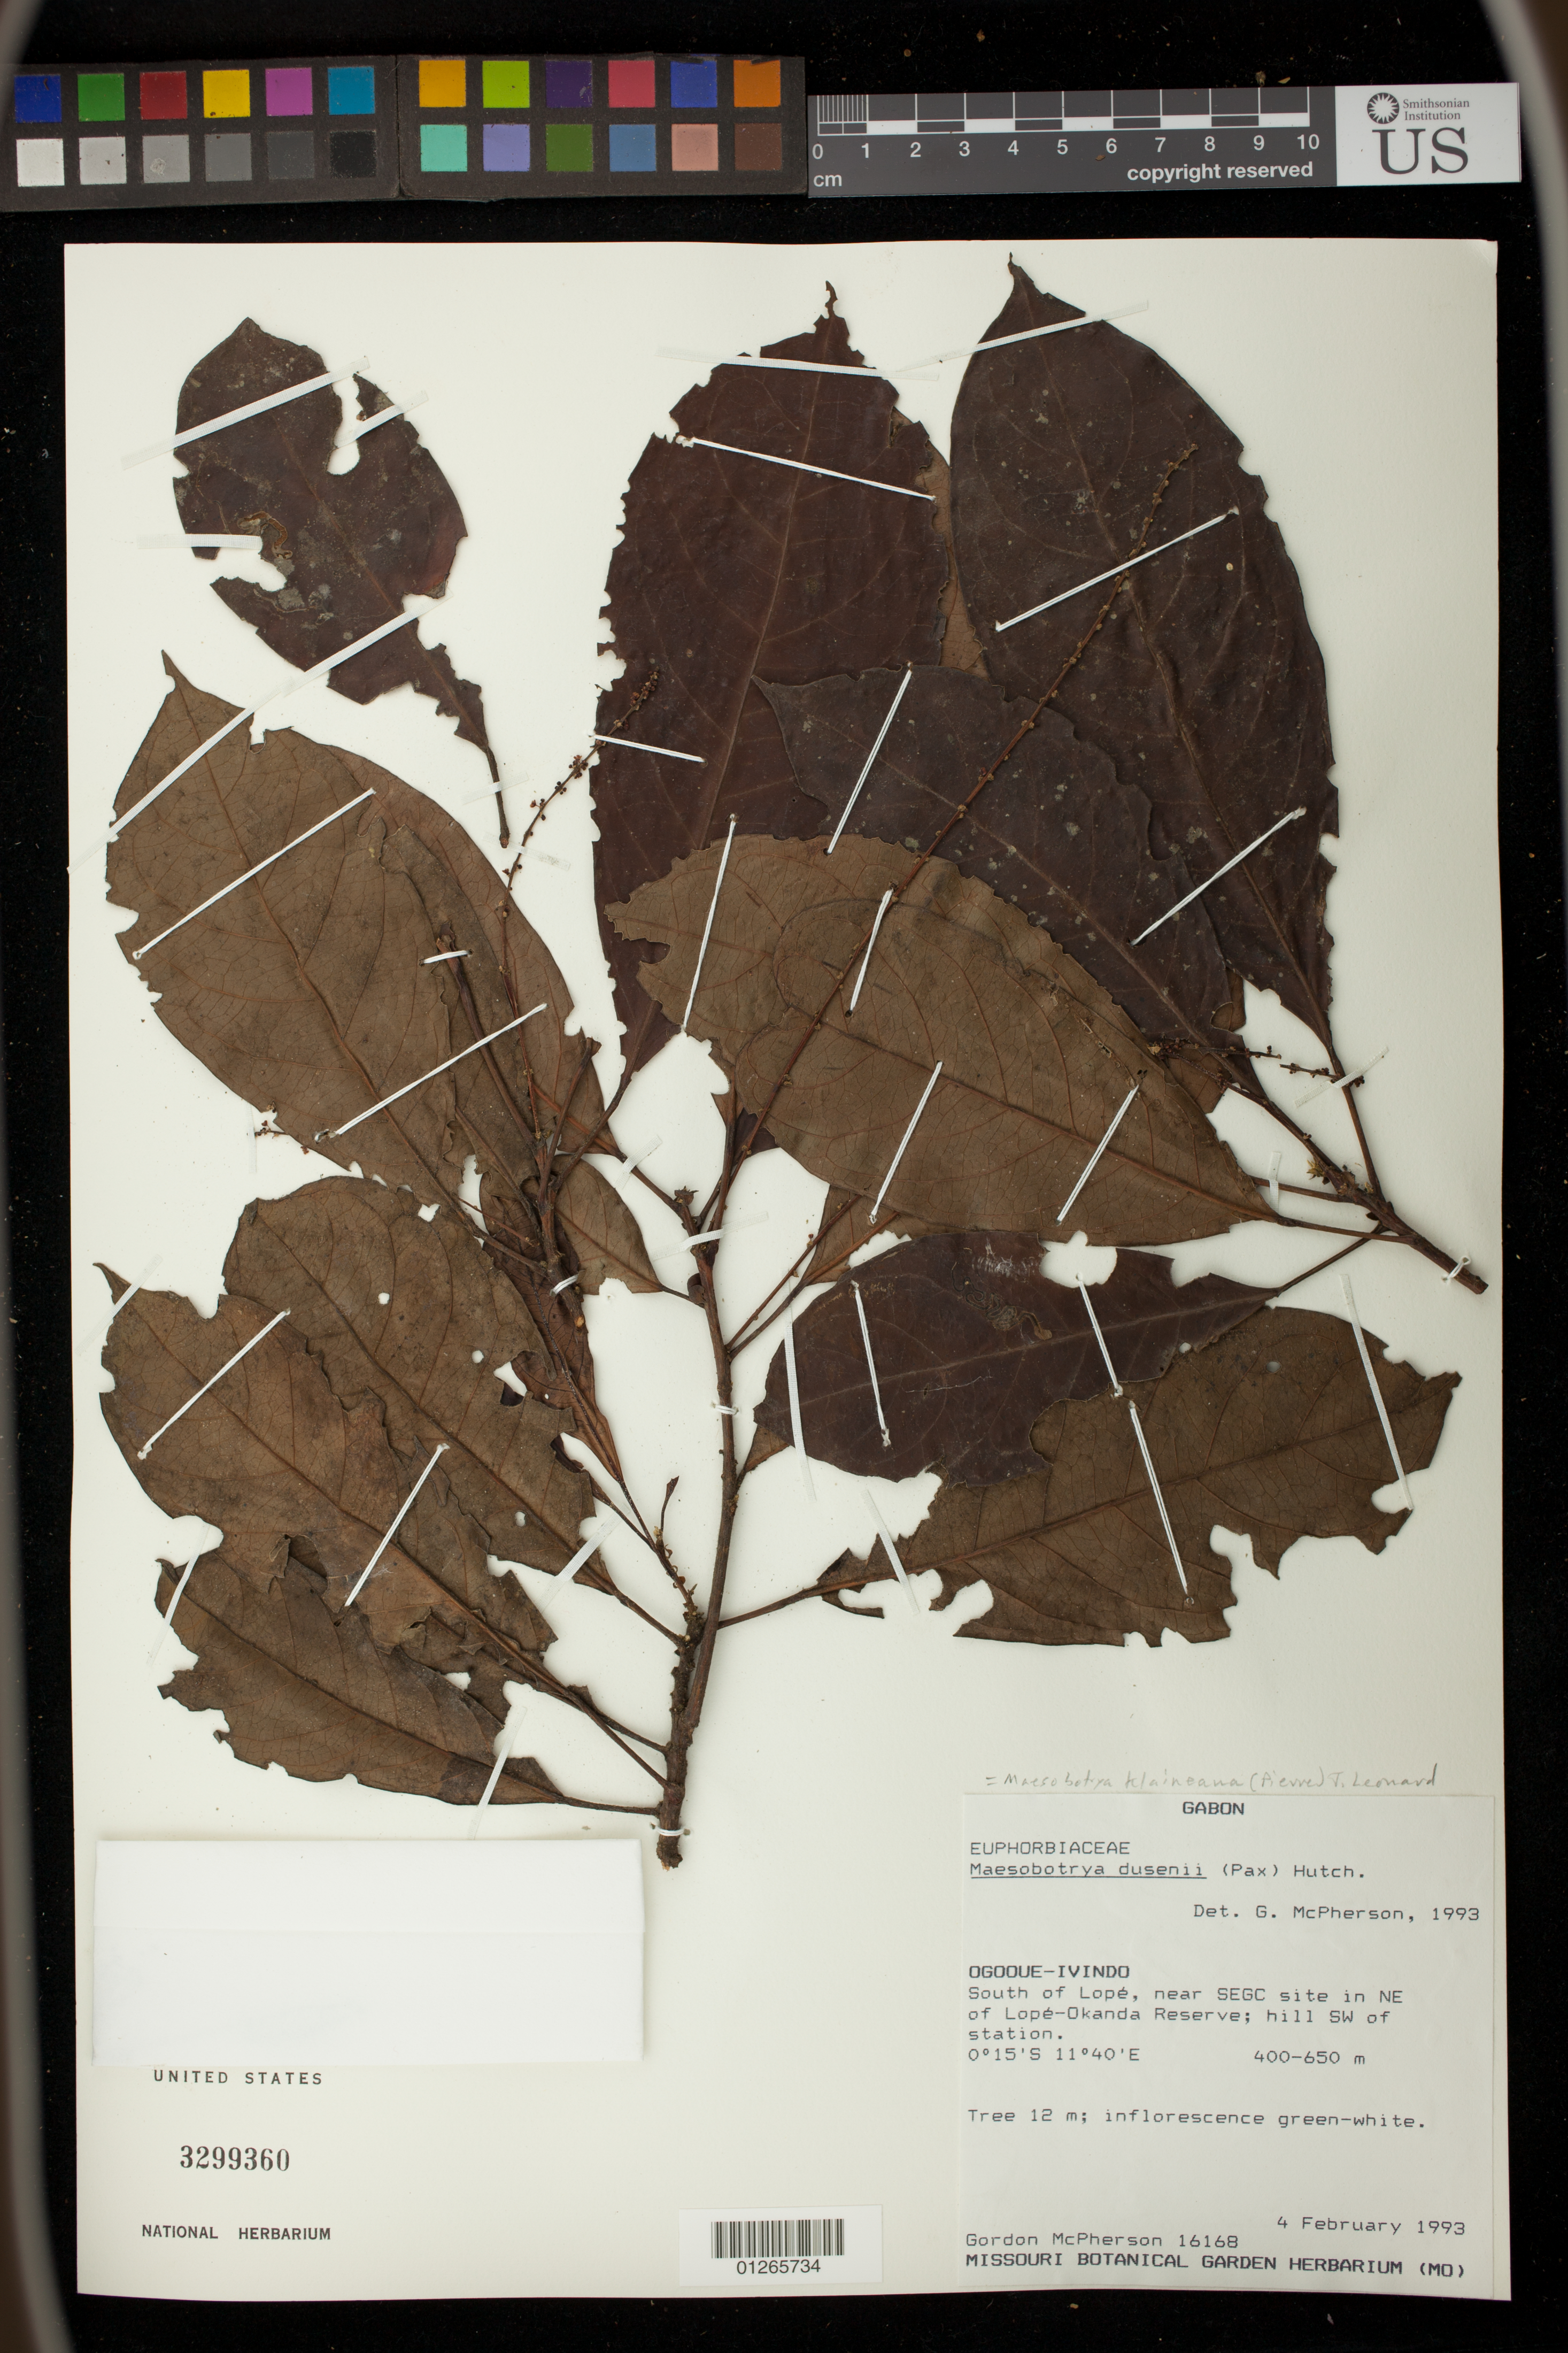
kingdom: Plantae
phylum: Tracheophyta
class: Magnoliopsida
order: Malpighiales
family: Phyllanthaceae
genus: Maesobotrya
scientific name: Maesobotrya klaineana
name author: (Pierre) J. Léonard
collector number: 16168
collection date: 1993-02-04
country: Gabon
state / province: Ogooue-Ivindo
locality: Ogooue-Ivindo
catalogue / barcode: US 3299360